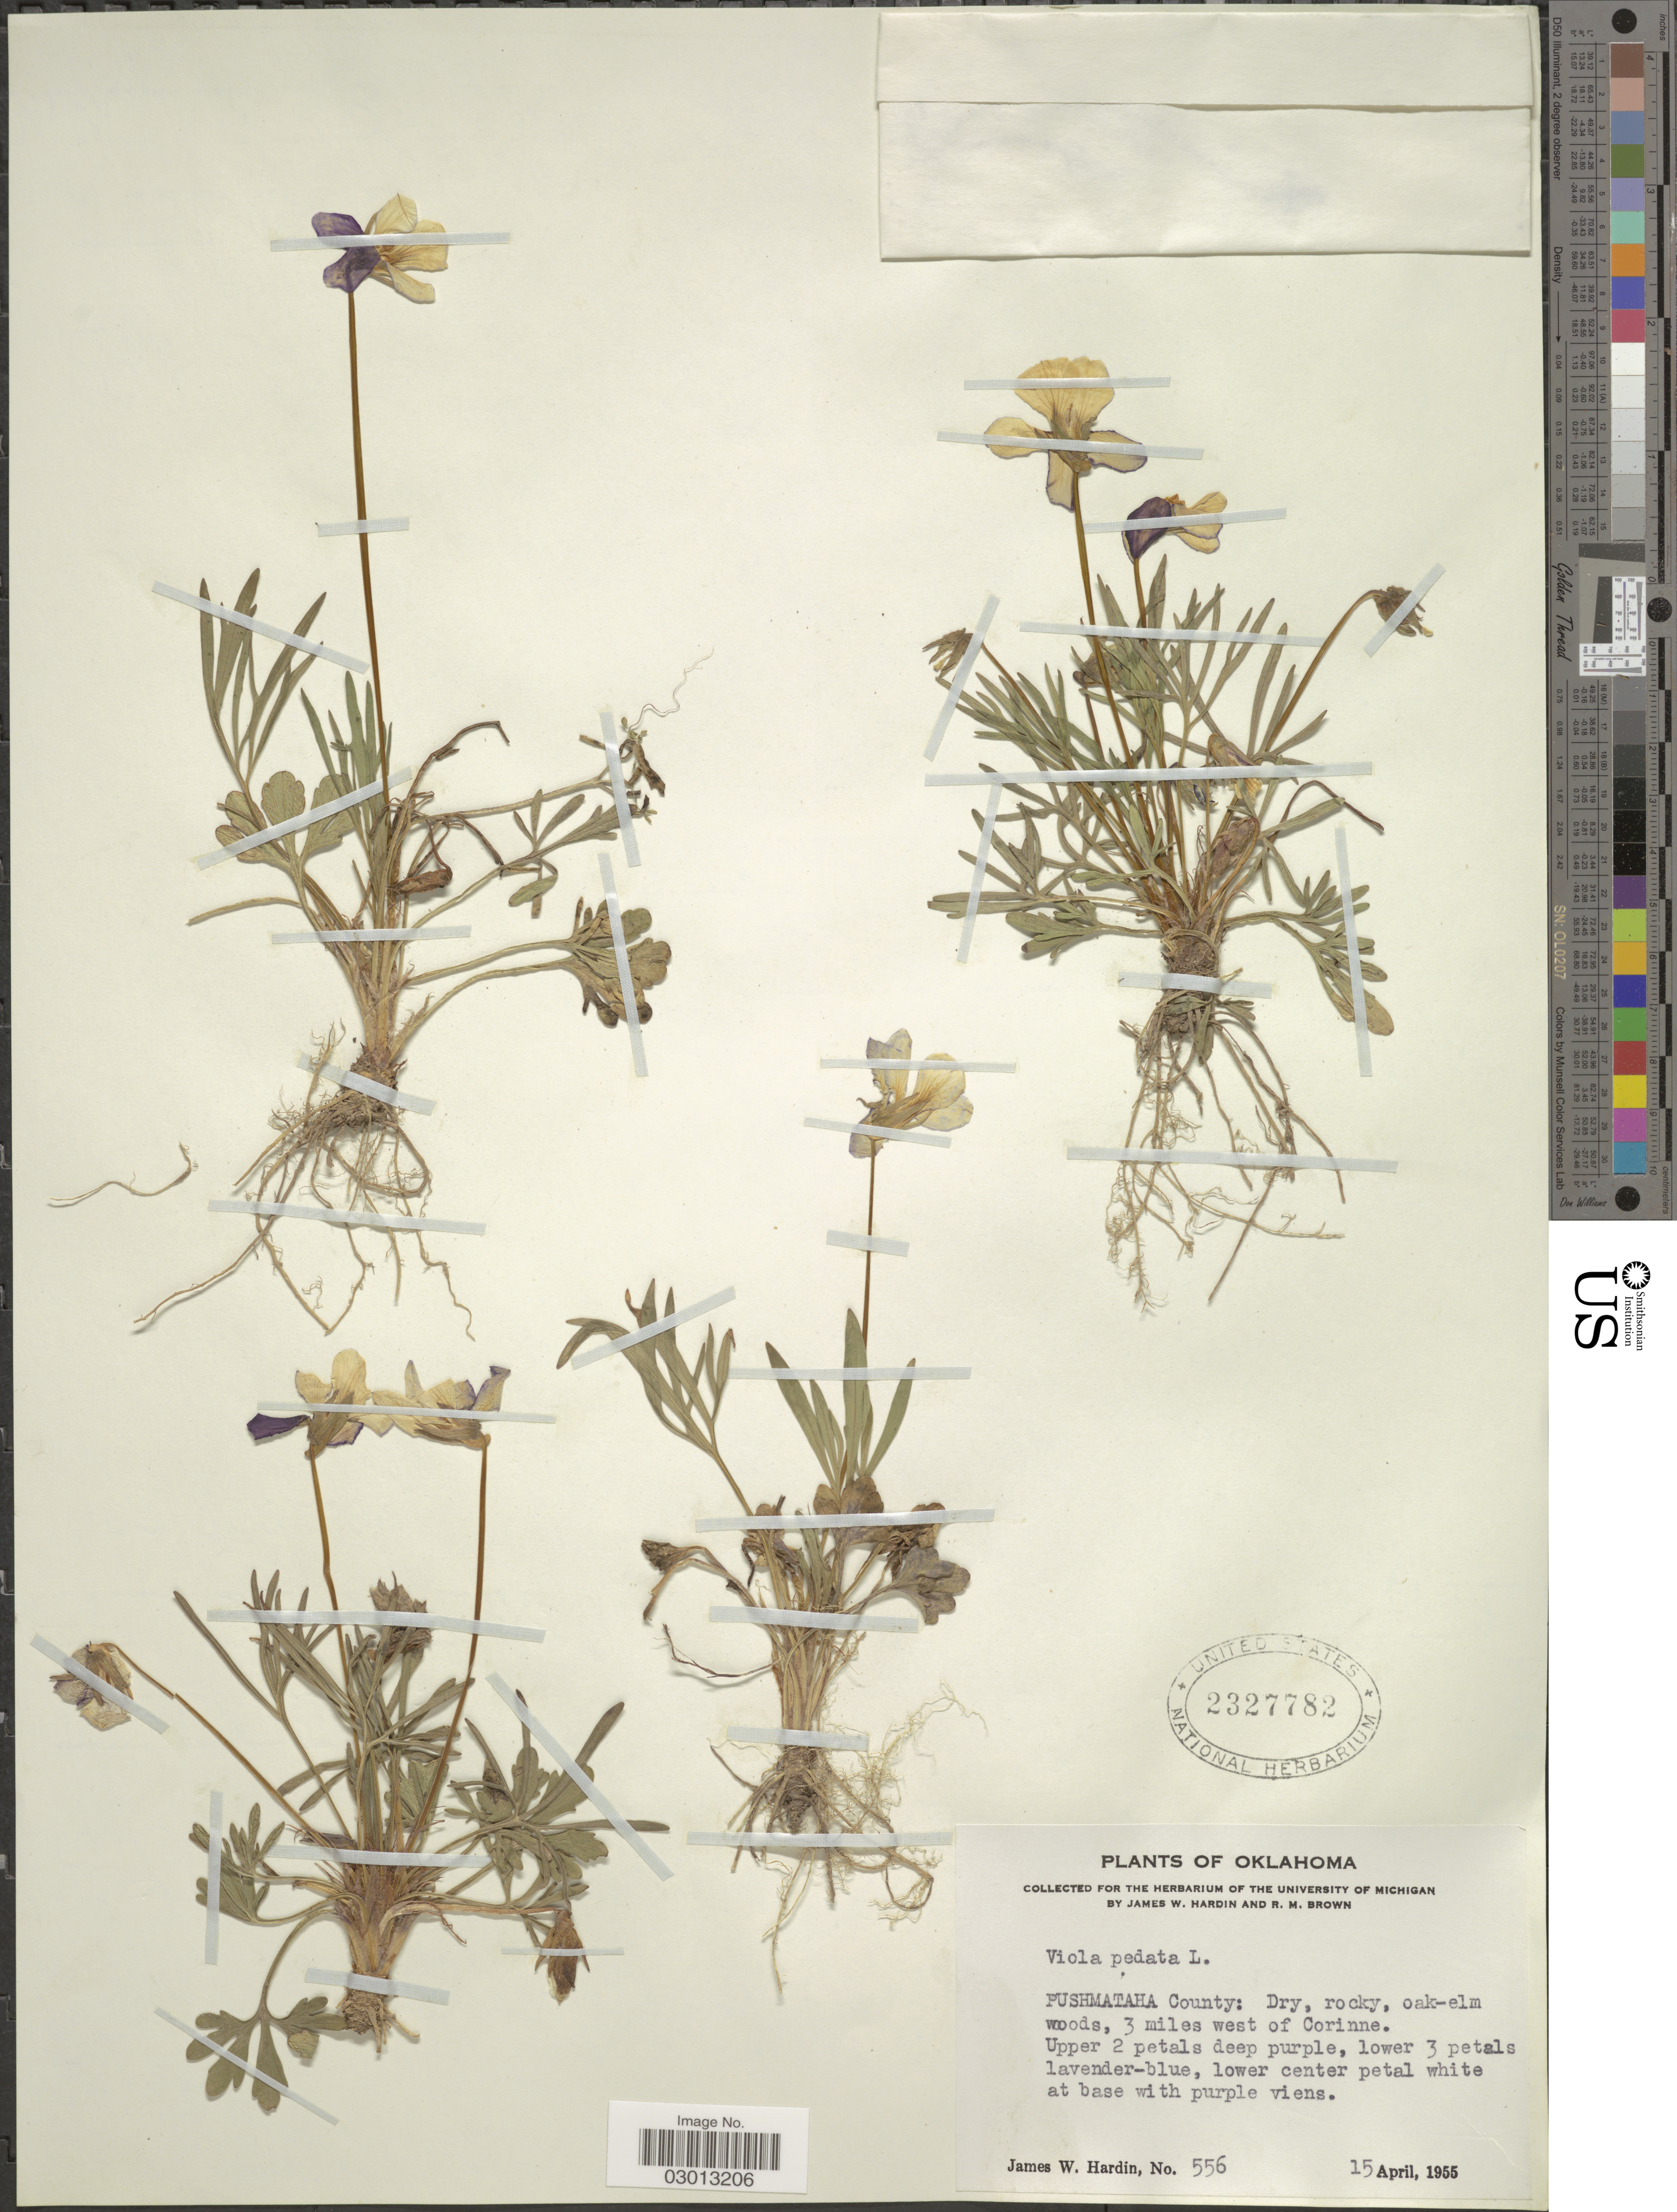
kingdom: Plantae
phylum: Tracheophyta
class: Magnoliopsida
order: Malpighiales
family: Violaceae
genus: Viola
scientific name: Viola pedata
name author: L.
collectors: J. W. Hardin & R. Brown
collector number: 556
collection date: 1955-04-15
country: United States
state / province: Oklahoma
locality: Pushmataha County: 3 miles west of Corinne.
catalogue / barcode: US 2327782